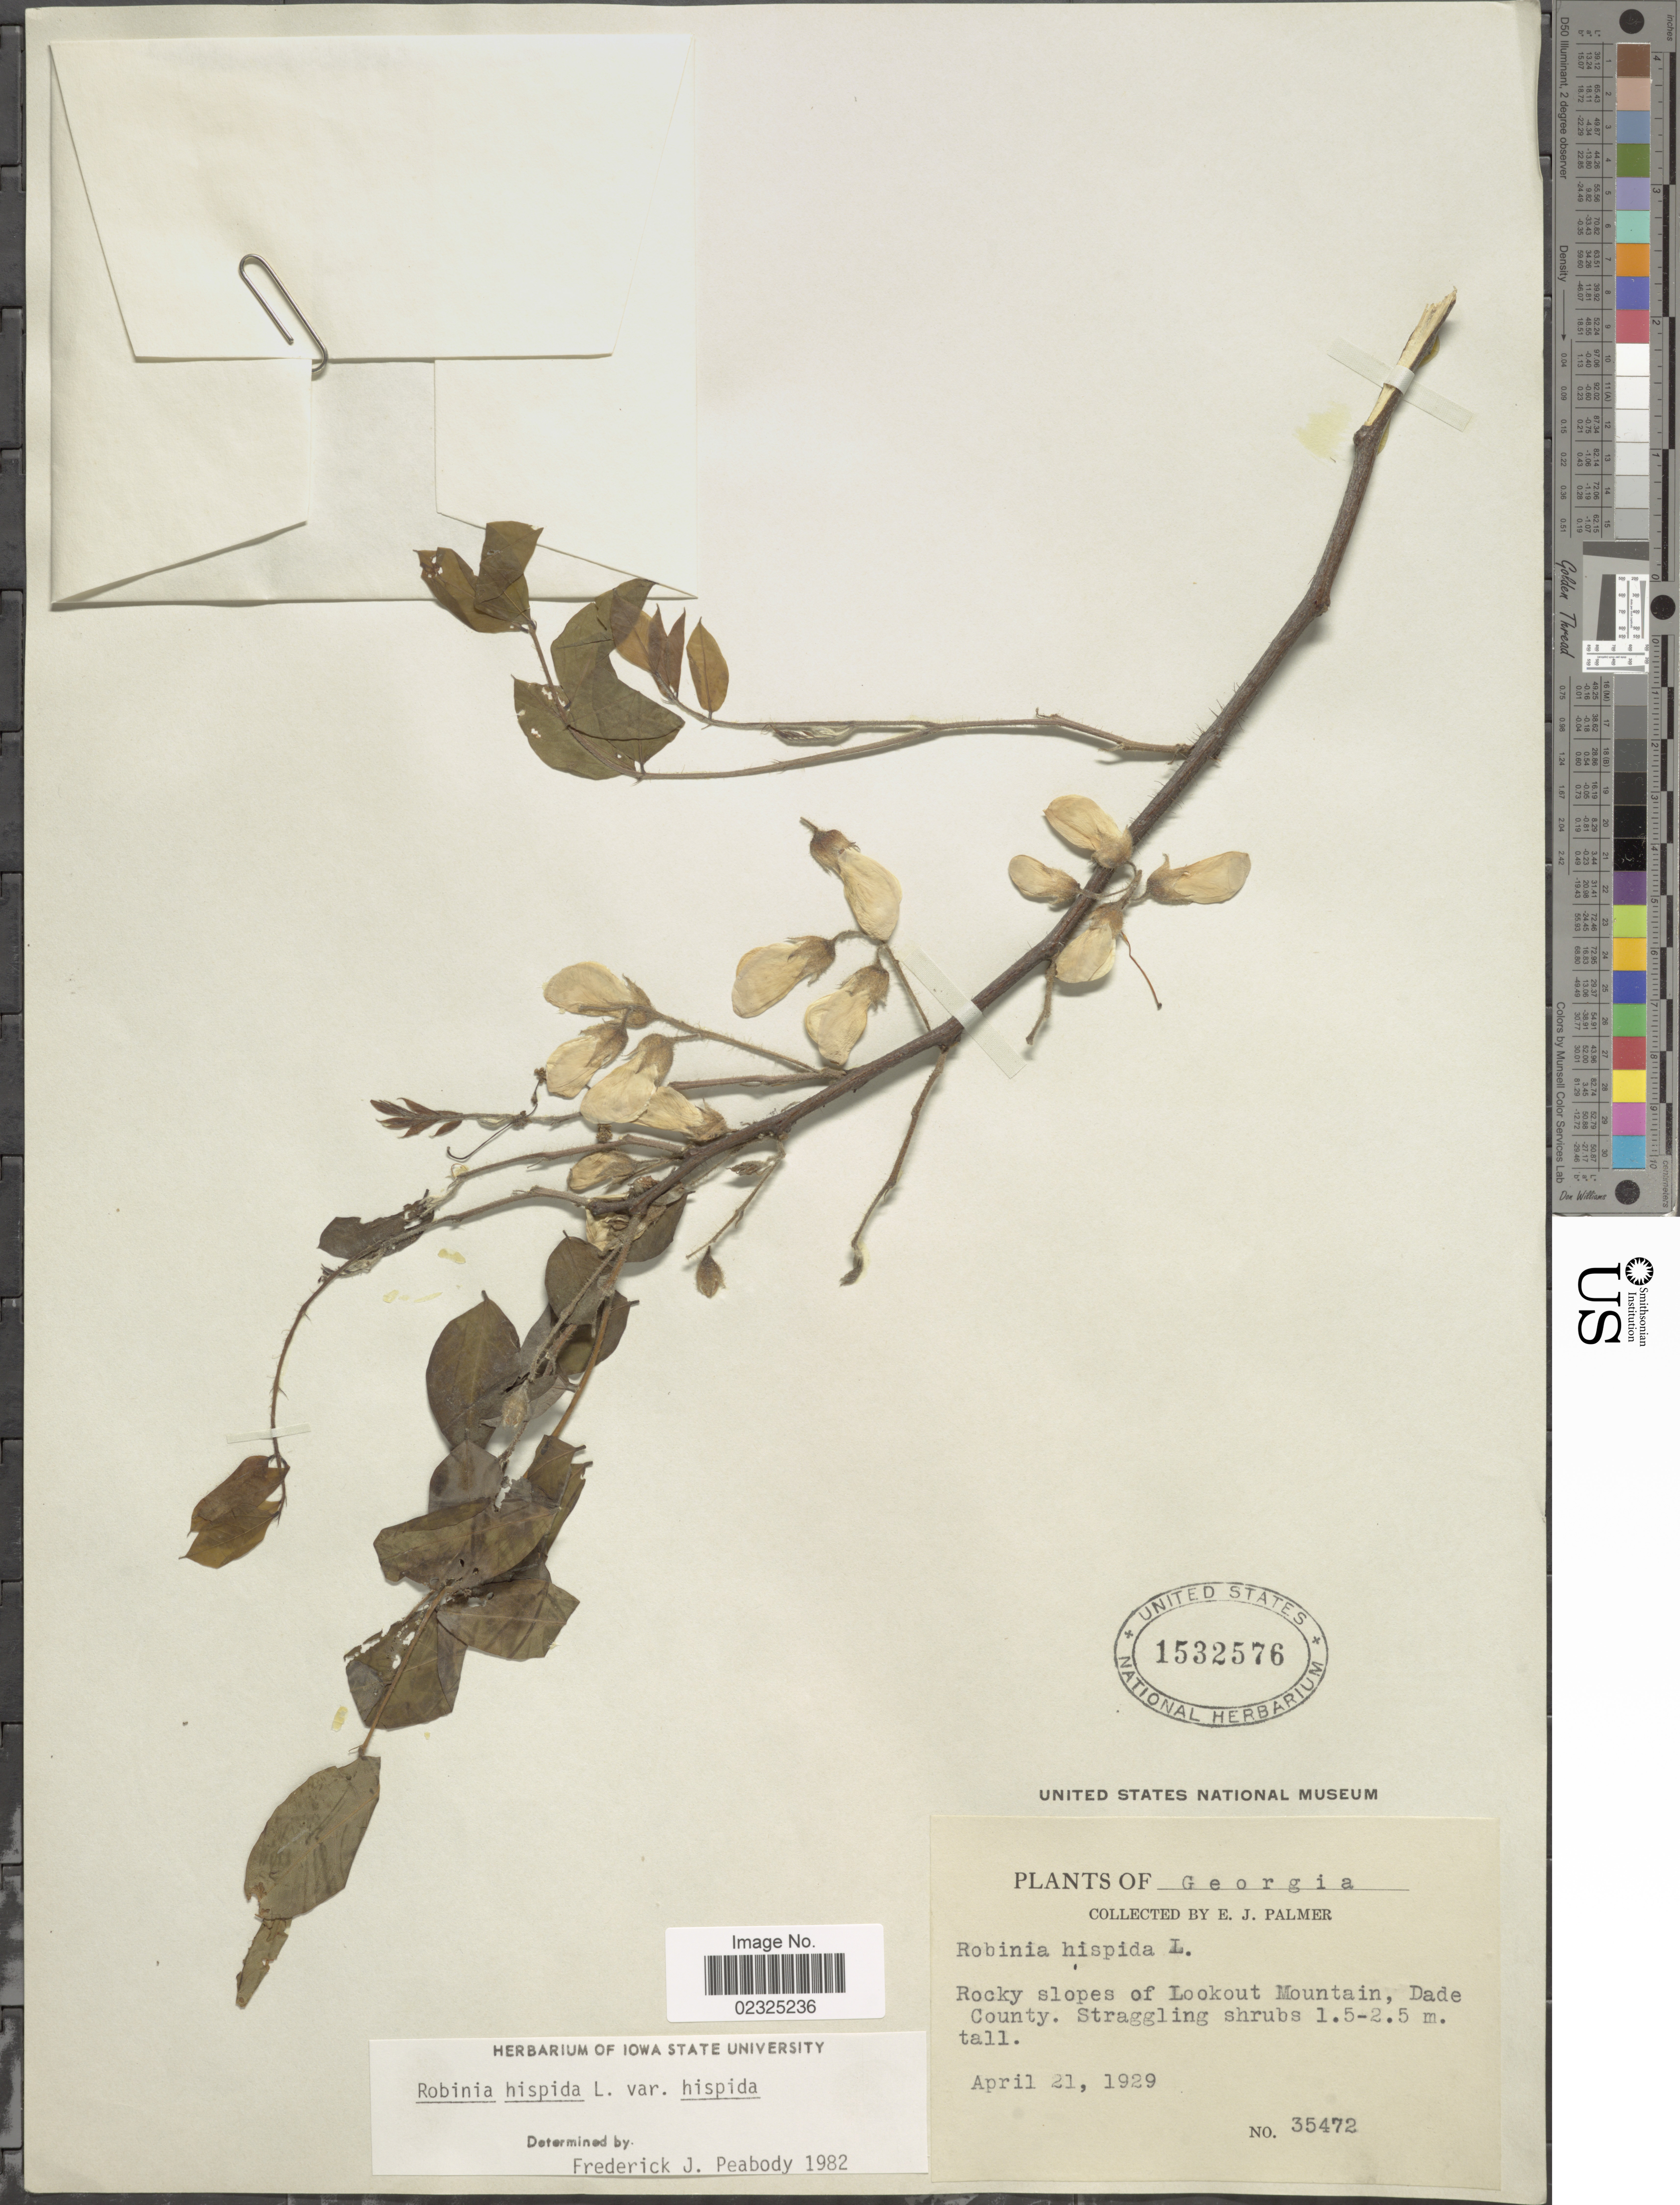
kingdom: Plantae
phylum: Tracheophyta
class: Magnoliopsida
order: Fabales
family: Fabaceae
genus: Robinia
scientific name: Robinia hispida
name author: L.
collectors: E. J. Palmer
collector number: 35472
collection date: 1929-04-21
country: United States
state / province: Georgia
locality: Lookout Mountain, Dade County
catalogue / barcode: US 1532576